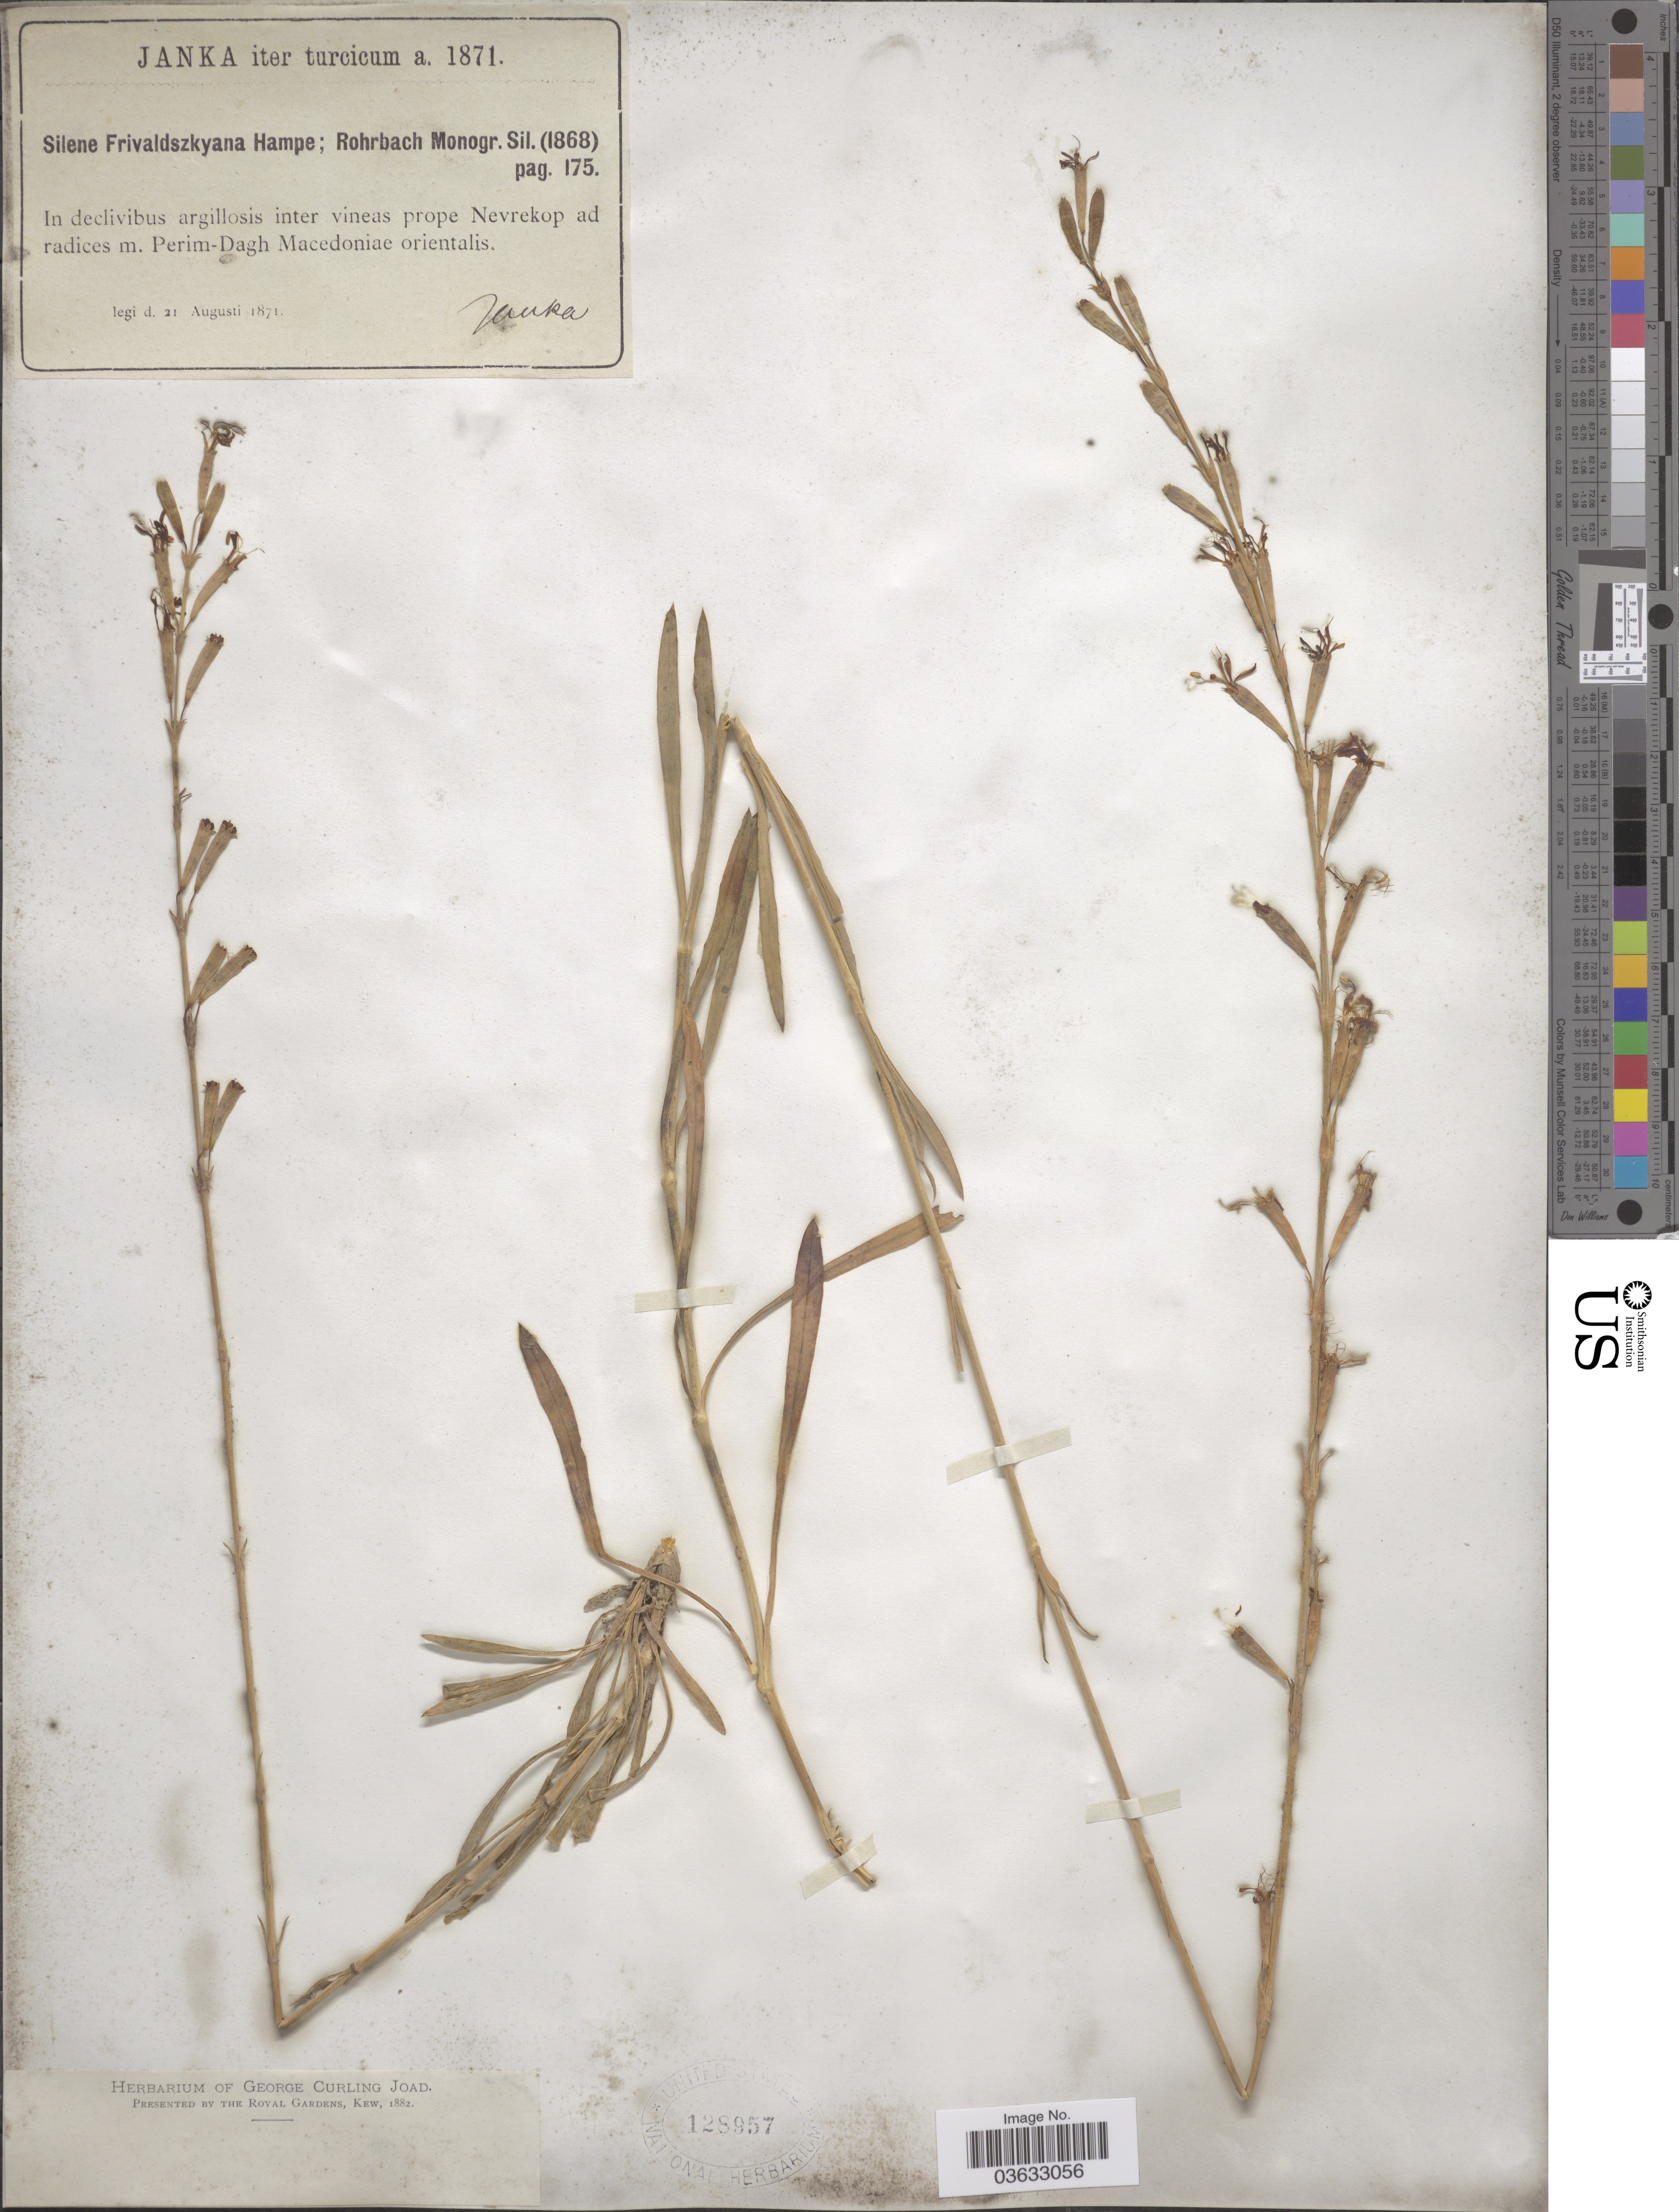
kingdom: Plantae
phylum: Tracheophyta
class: Magnoliopsida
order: Caryophyllales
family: Caryophyllaceae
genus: Silene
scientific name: Silene frivaldskyana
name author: Hampe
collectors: V. Janka von Bulcs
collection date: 1871-08-21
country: North Macedonia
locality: Iter turcicum. In declivibus argillosis inter vineas prope Nevrekop ad radices m. Perim-Dagh Macedoniæ orientalis.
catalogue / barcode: US 128957